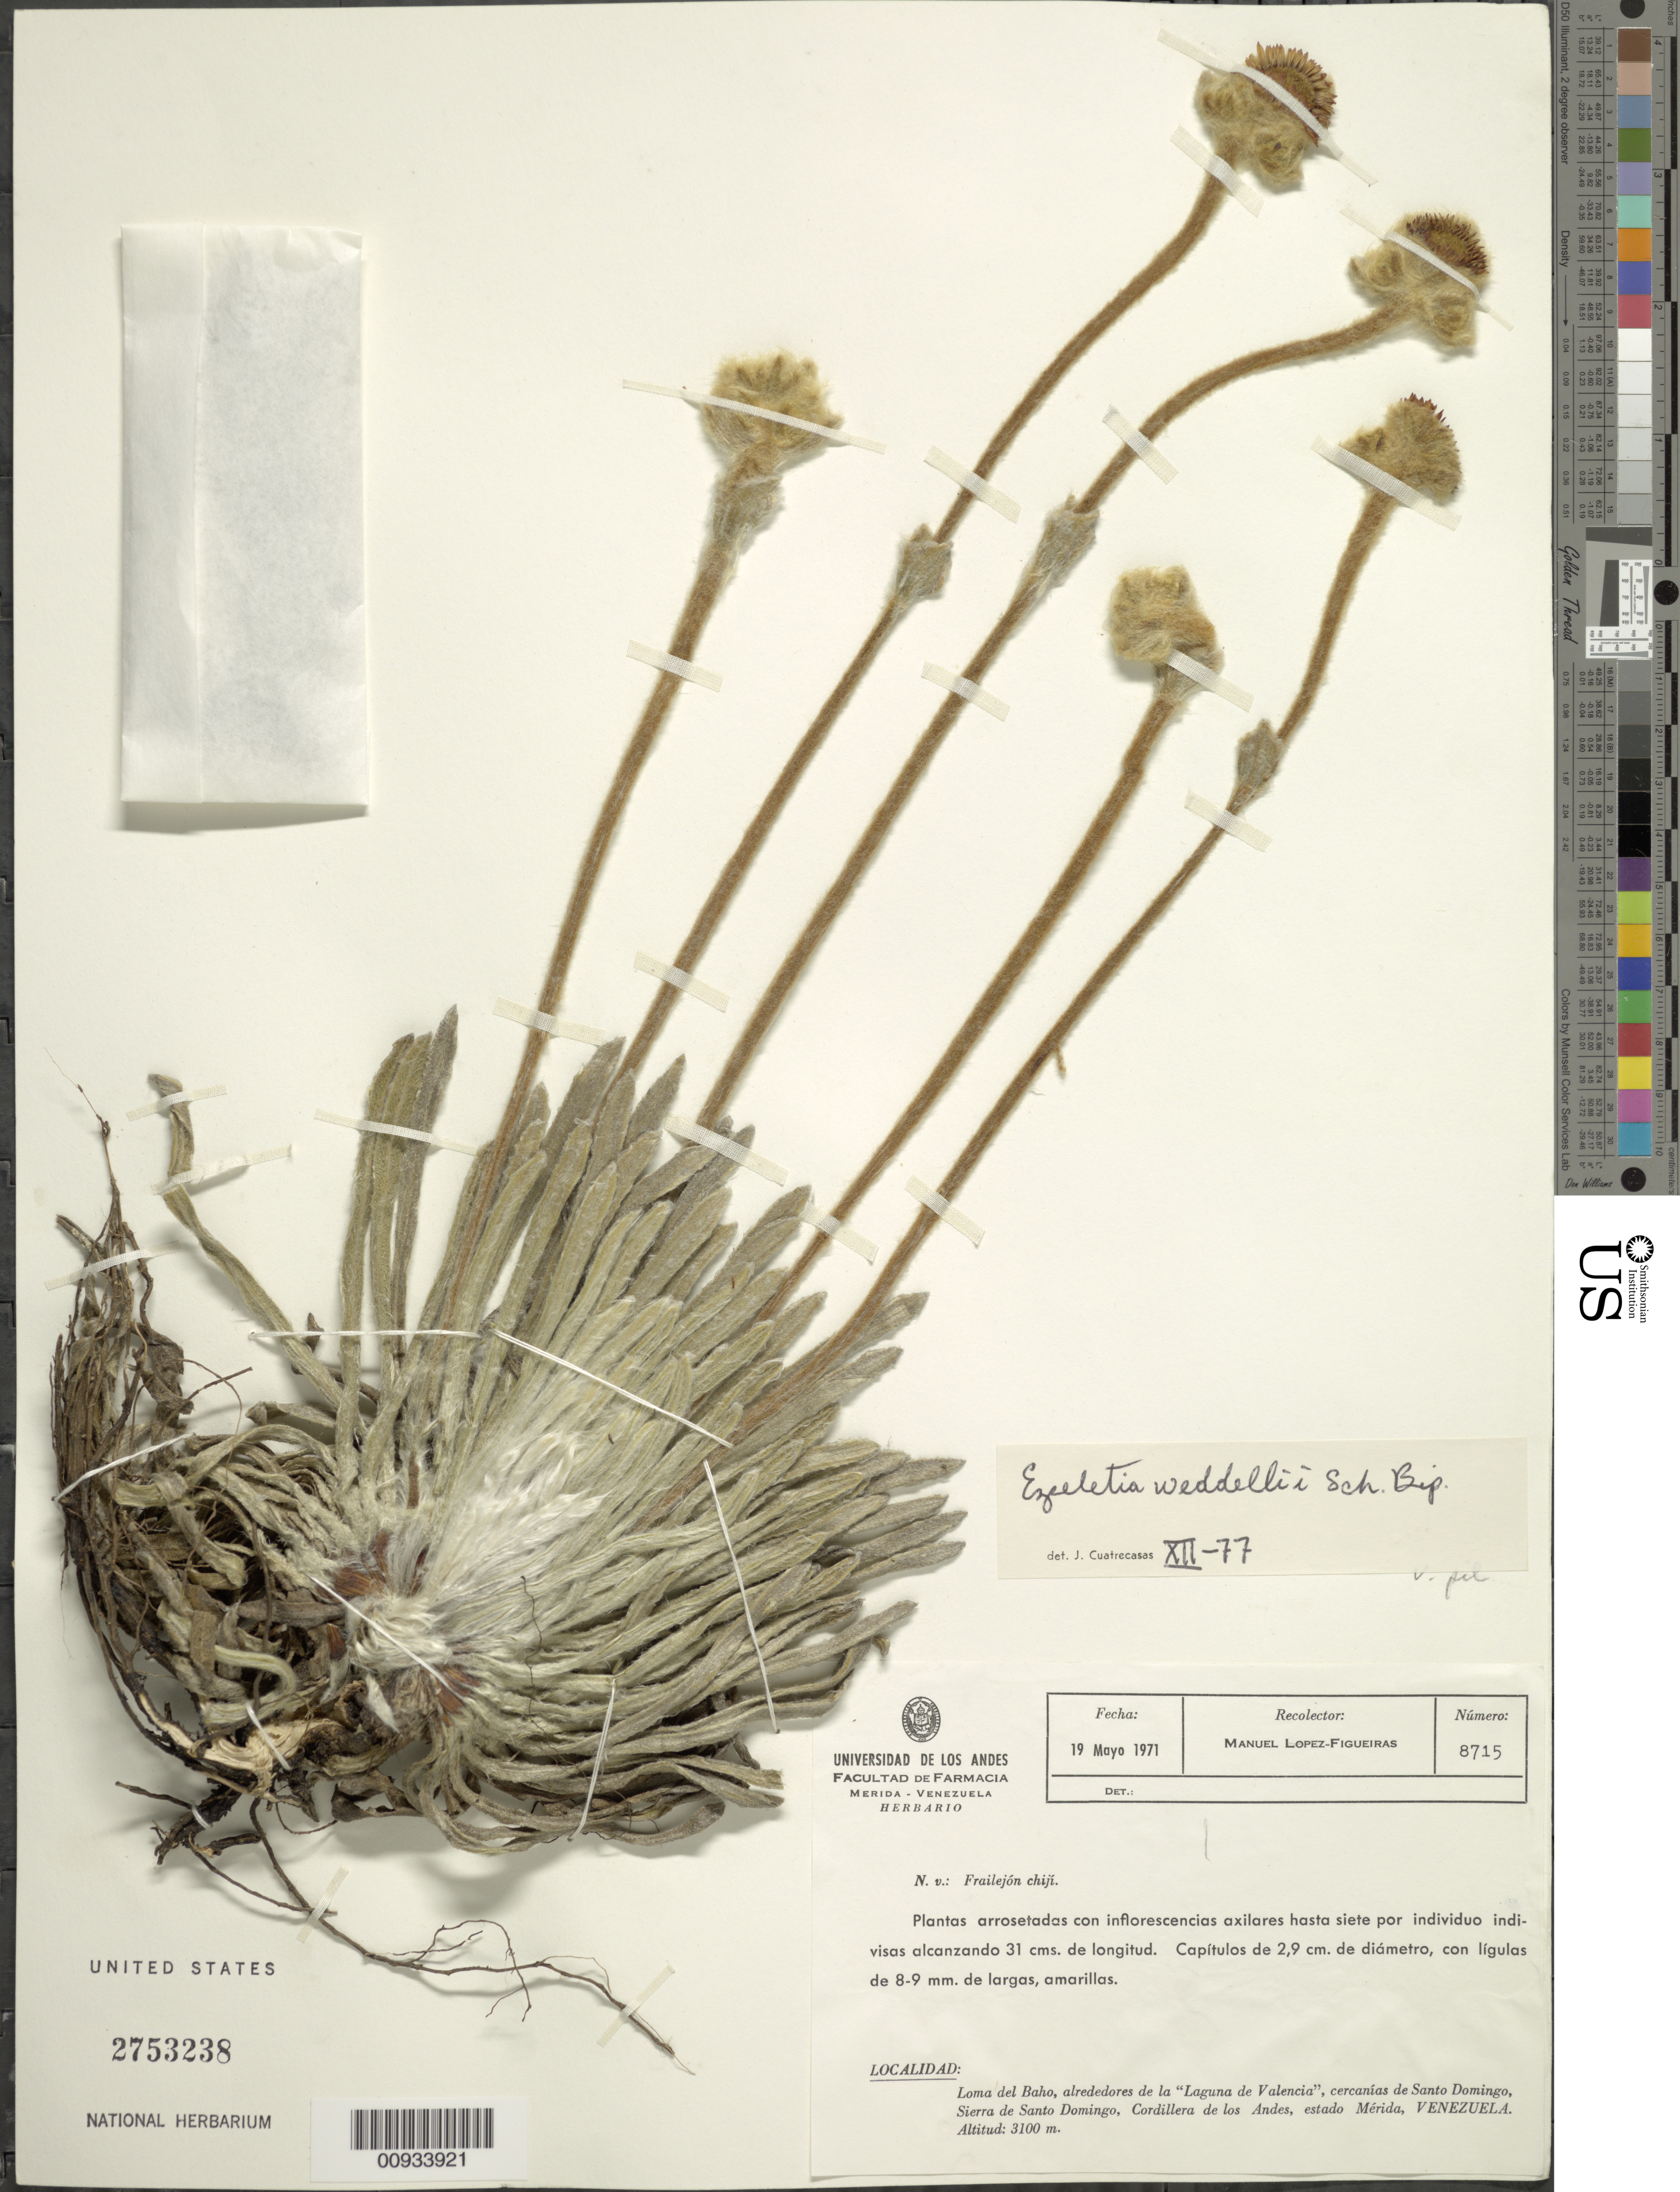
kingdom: Plantae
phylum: Tracheophyta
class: Magnoliopsida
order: Asterales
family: Asteraceae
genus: Espeletia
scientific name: Espeletia weddellii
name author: Sch. Bip. ex Wedd.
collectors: M. López Figueiras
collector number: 8715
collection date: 1971-05-19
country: Venezuela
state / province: Mérida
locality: Loma del Baho, alrededores de la "Laguna de Valencia", cercanias de Santo Domingo, Sierra de Santo Domingo, Cordillera de los Andes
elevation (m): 3100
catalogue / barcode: US 2753238